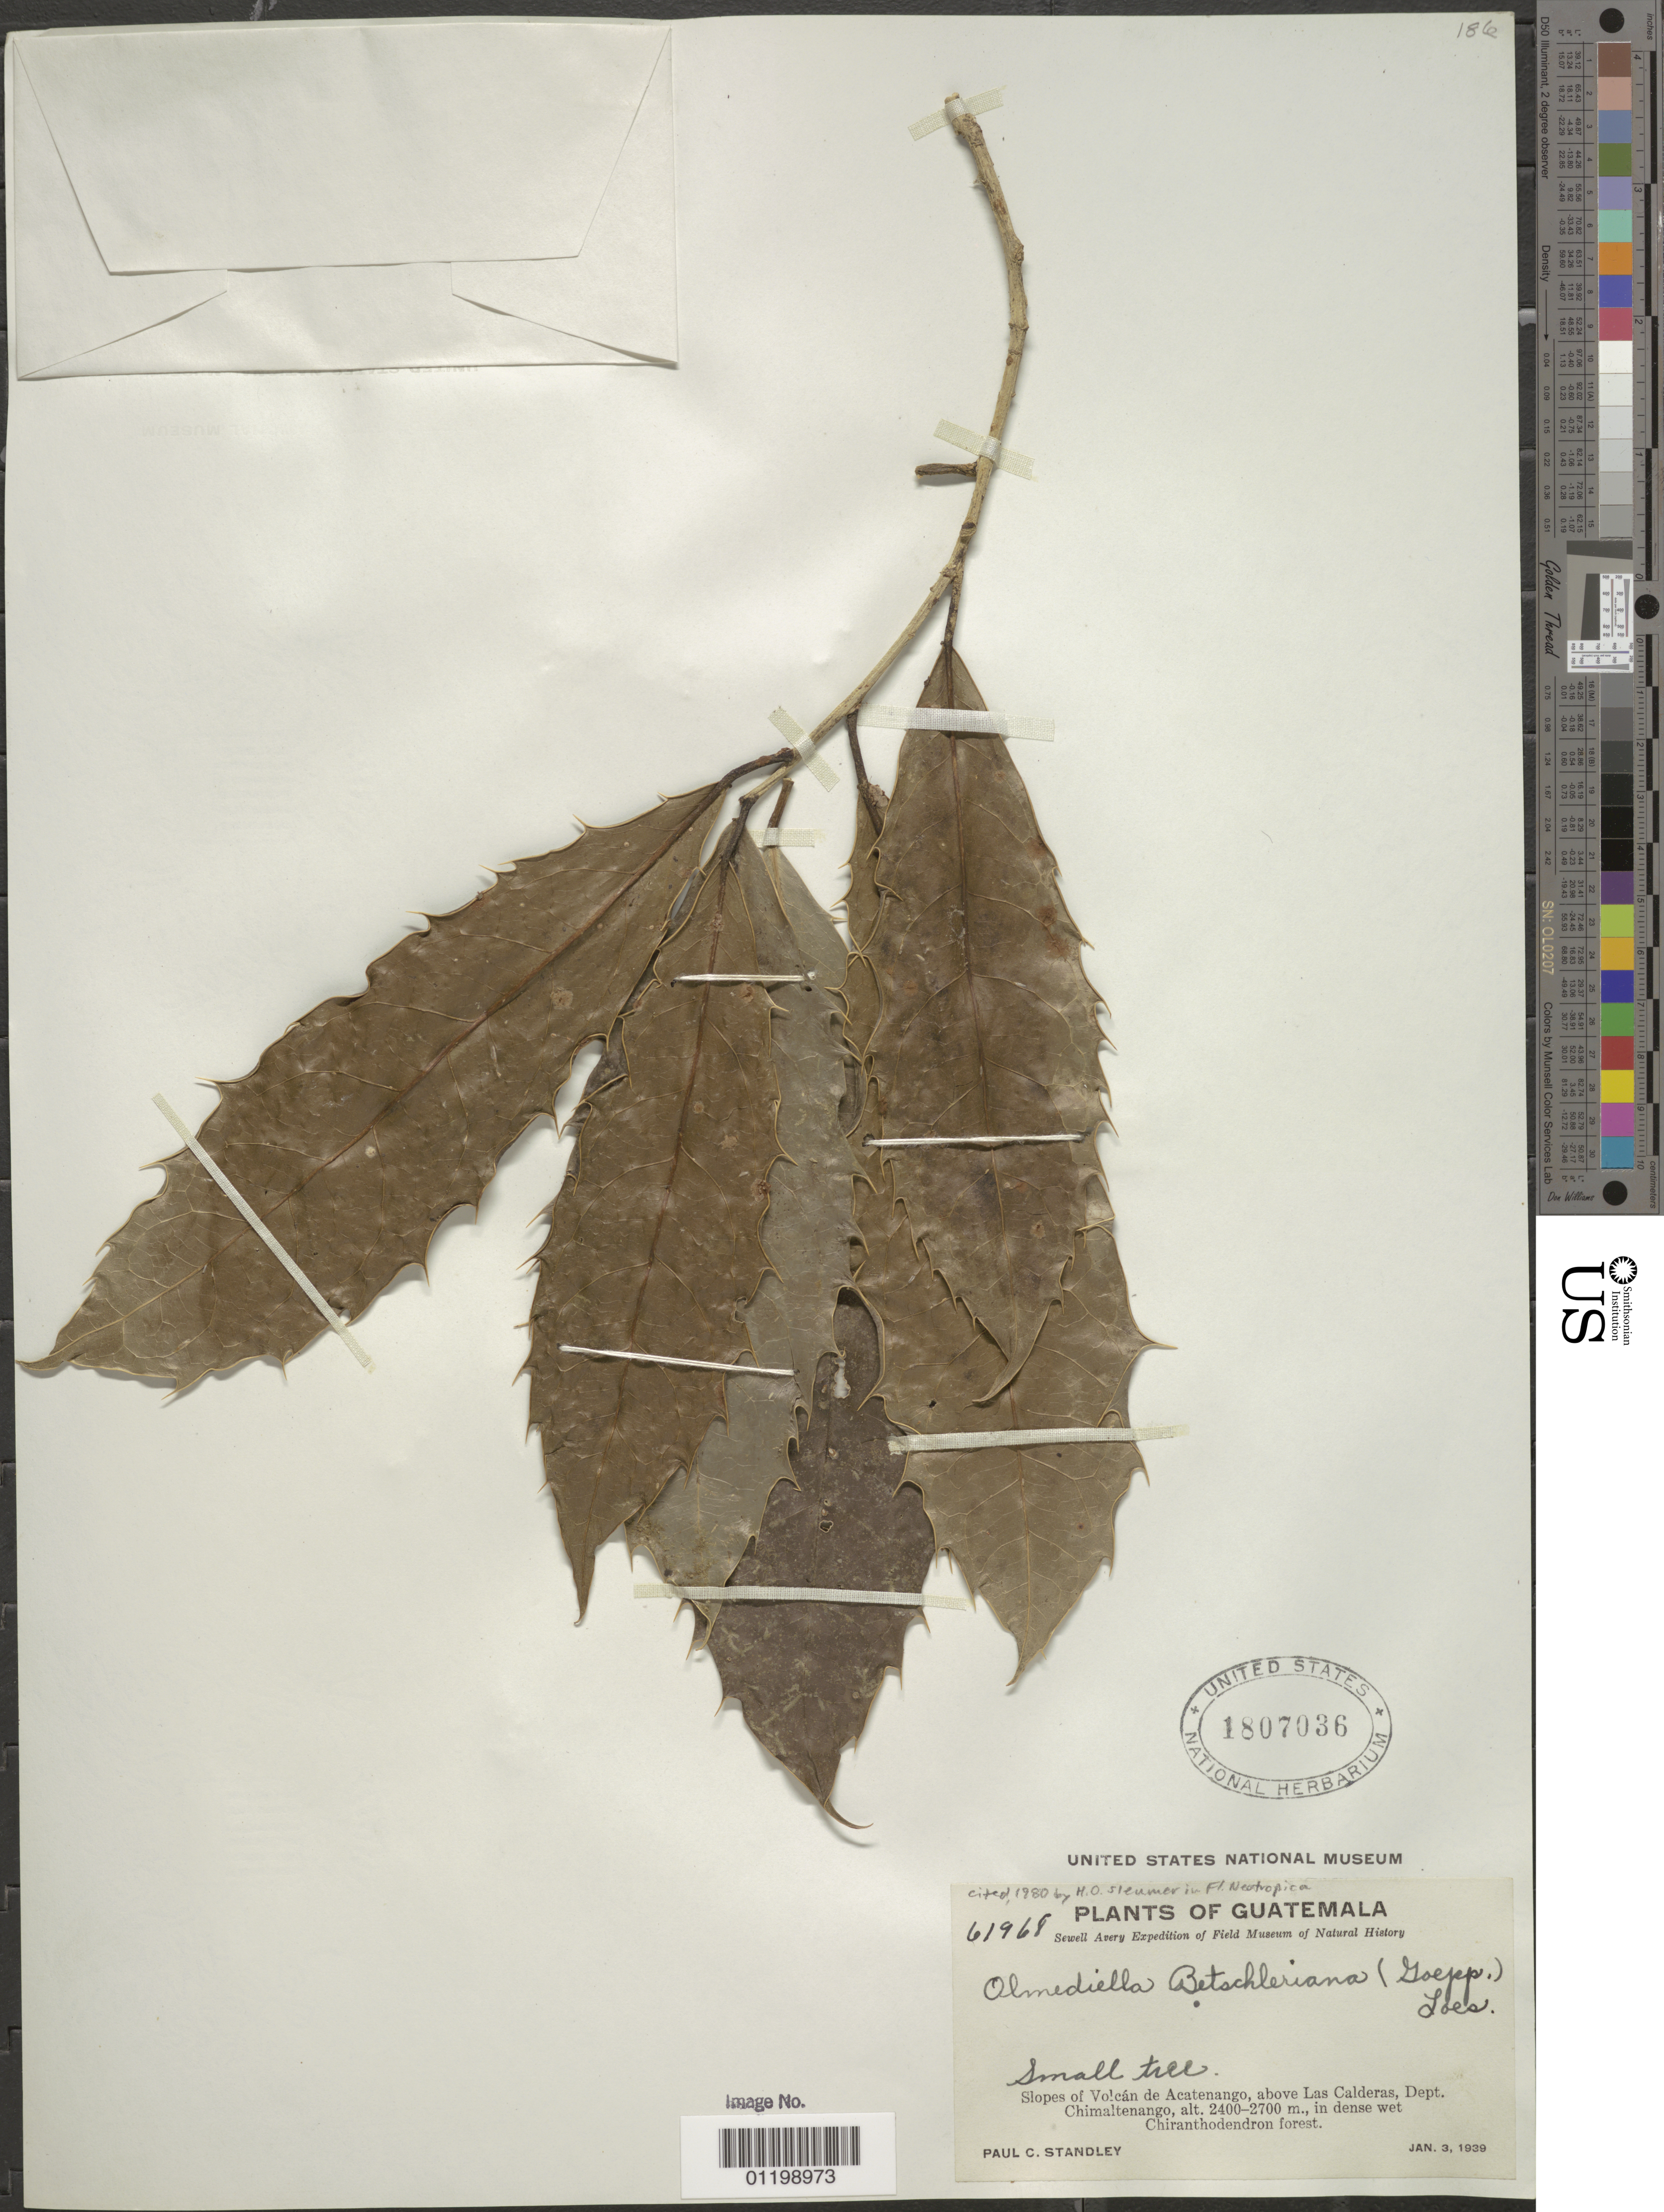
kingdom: Plantae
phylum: Tracheophyta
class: Magnoliopsida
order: Malpighiales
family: Salicaceae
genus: Olmediella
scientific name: Olmediella betschleriana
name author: (Goeppert) Loes.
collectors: P. C. Standley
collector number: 61968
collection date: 1939-01-03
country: Guatemala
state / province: Chimaltenango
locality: Slopes of Volcan de Acatenango, above Las Calderas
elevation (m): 2400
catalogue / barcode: US 1807036